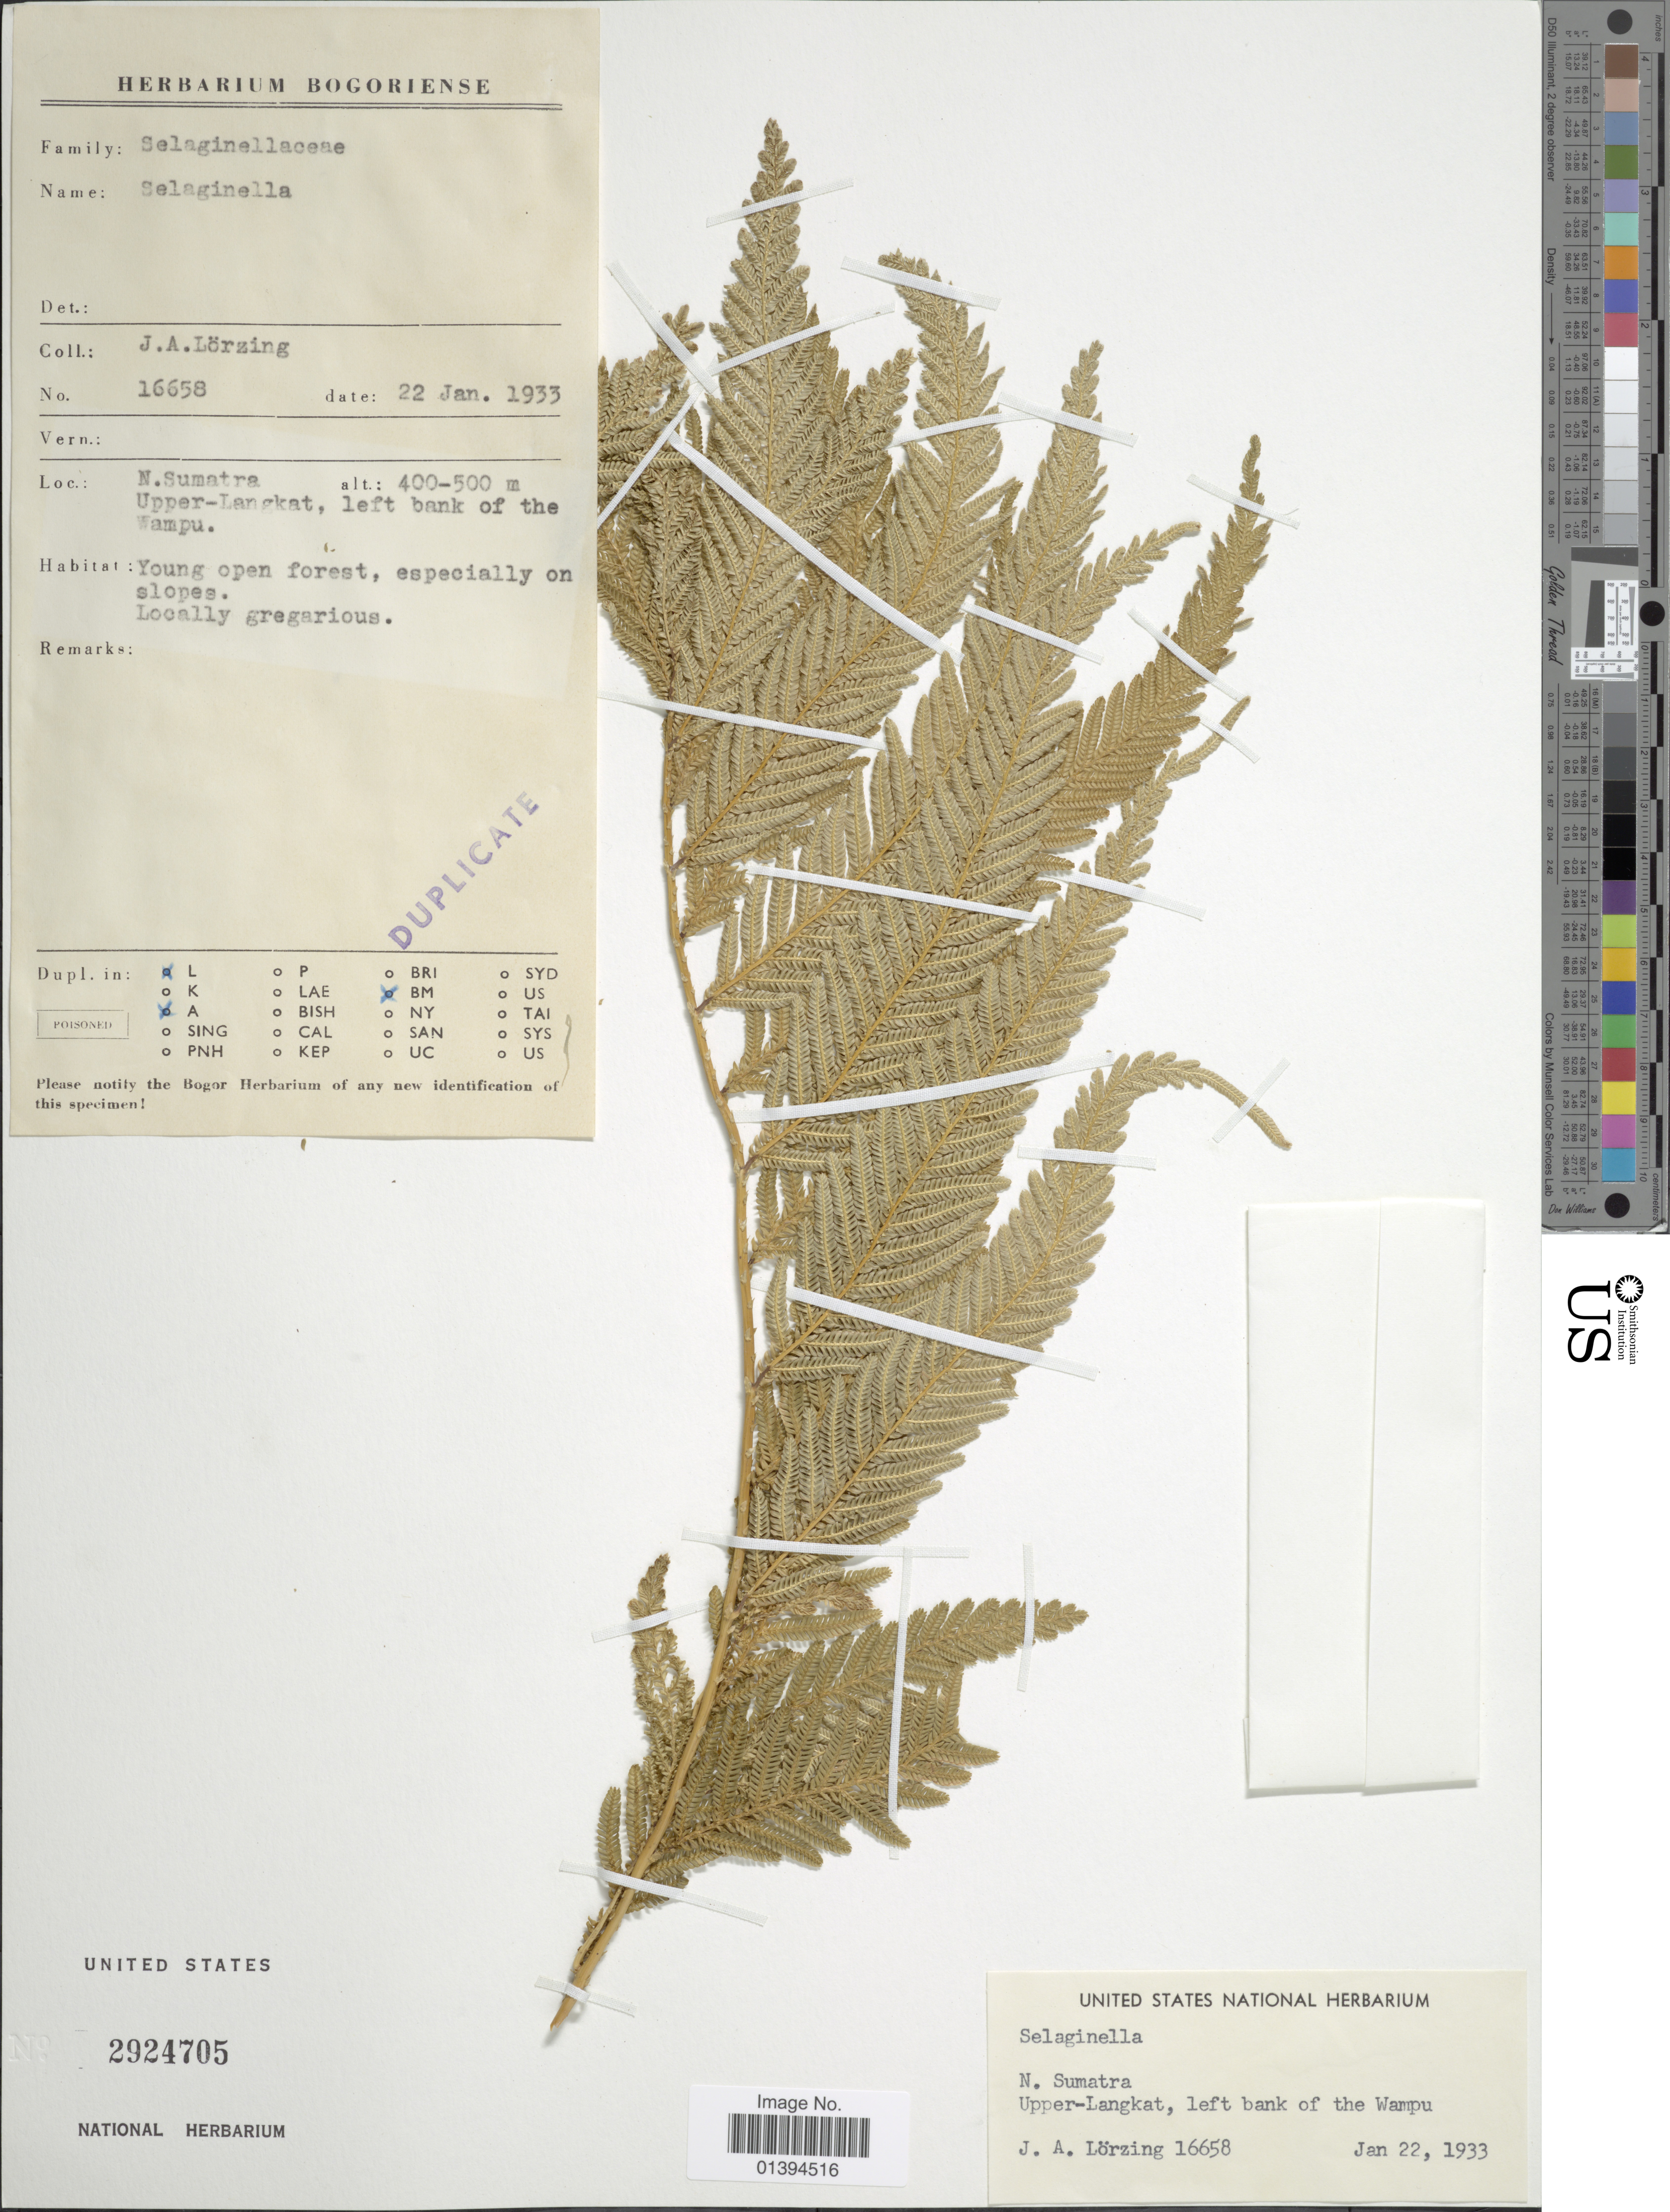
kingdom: Plantae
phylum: Tracheophyta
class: Lycopodiopsida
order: Selaginellales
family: Selaginellaceae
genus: Selaginella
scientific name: Selaginella sp.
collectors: J. Lorzing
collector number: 16658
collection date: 1933-01-22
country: Indonesia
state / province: Sumatra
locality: N. Sumatra, upper-Langkat, left bank of the Wampu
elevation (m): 400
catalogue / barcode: US 2924705